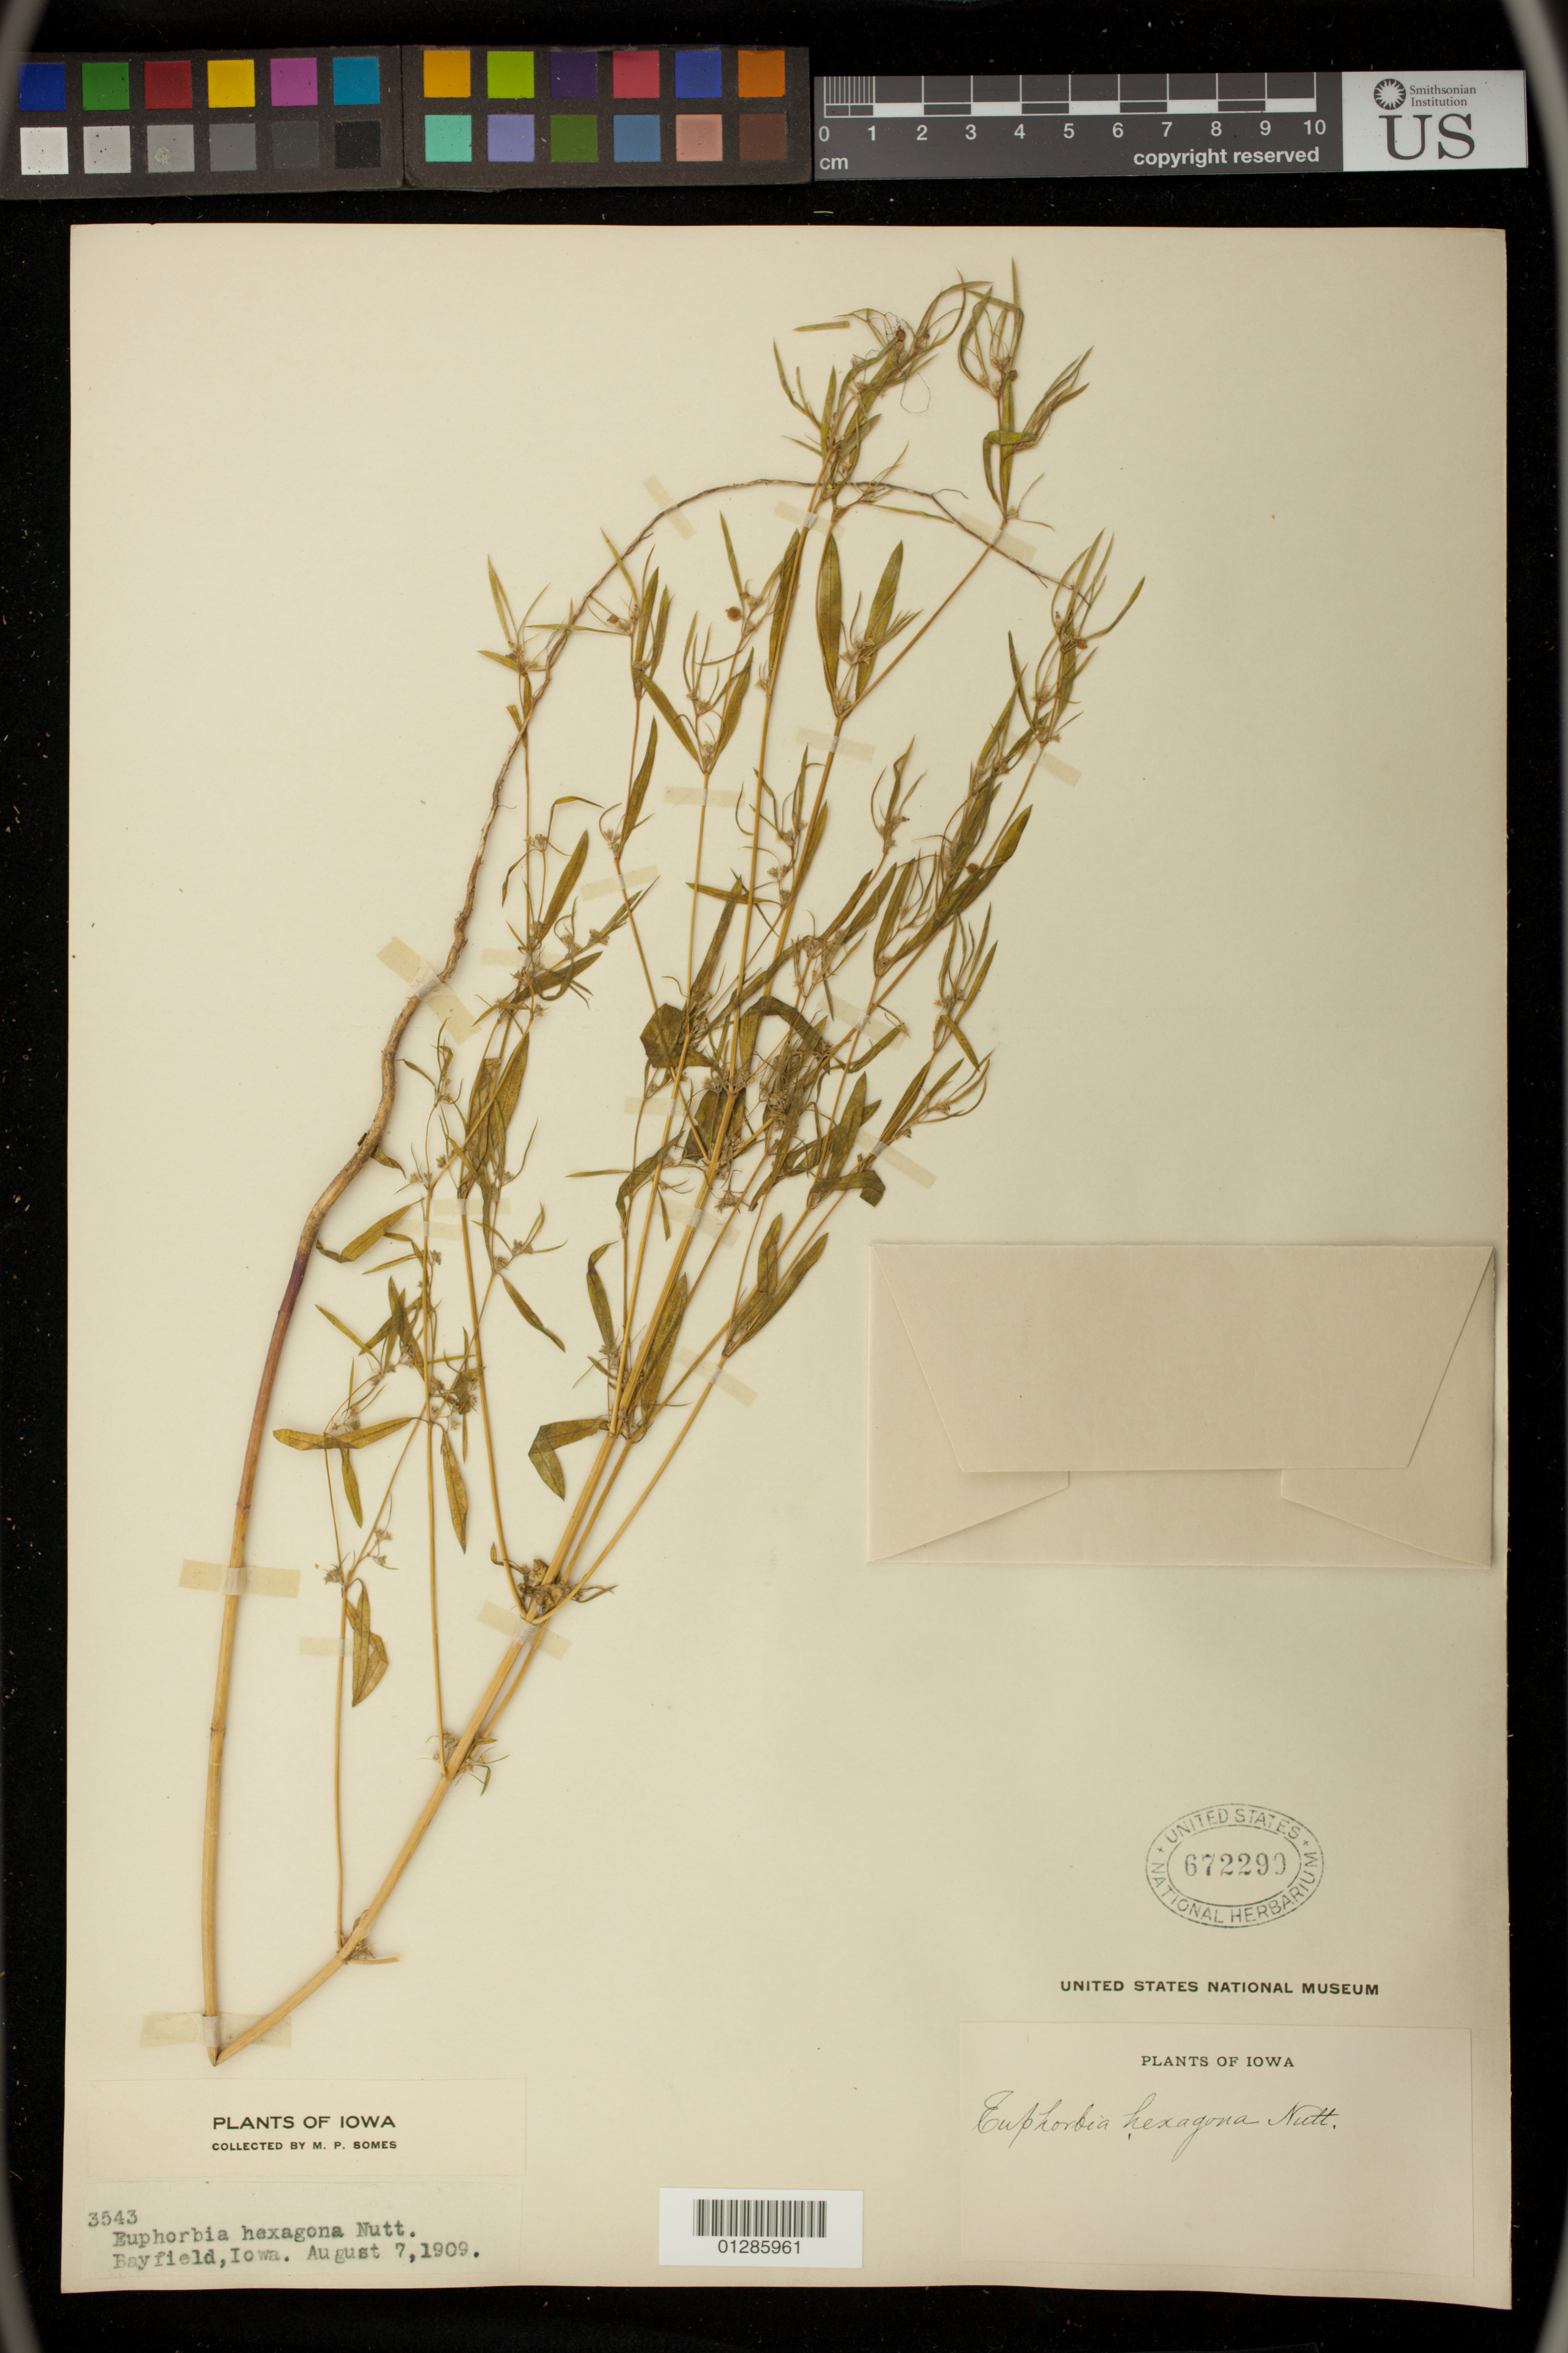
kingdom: Plantae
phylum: Tracheophyta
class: Magnoliopsida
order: Malpighiales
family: Euphorbiaceae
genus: Euphorbia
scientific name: Euphorbia hexagona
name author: Nutt. ex Spreng.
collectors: M. Somes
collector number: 3543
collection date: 1909-08-07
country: United States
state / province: Iowa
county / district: Muscatine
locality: Bayfield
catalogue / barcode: US 672299